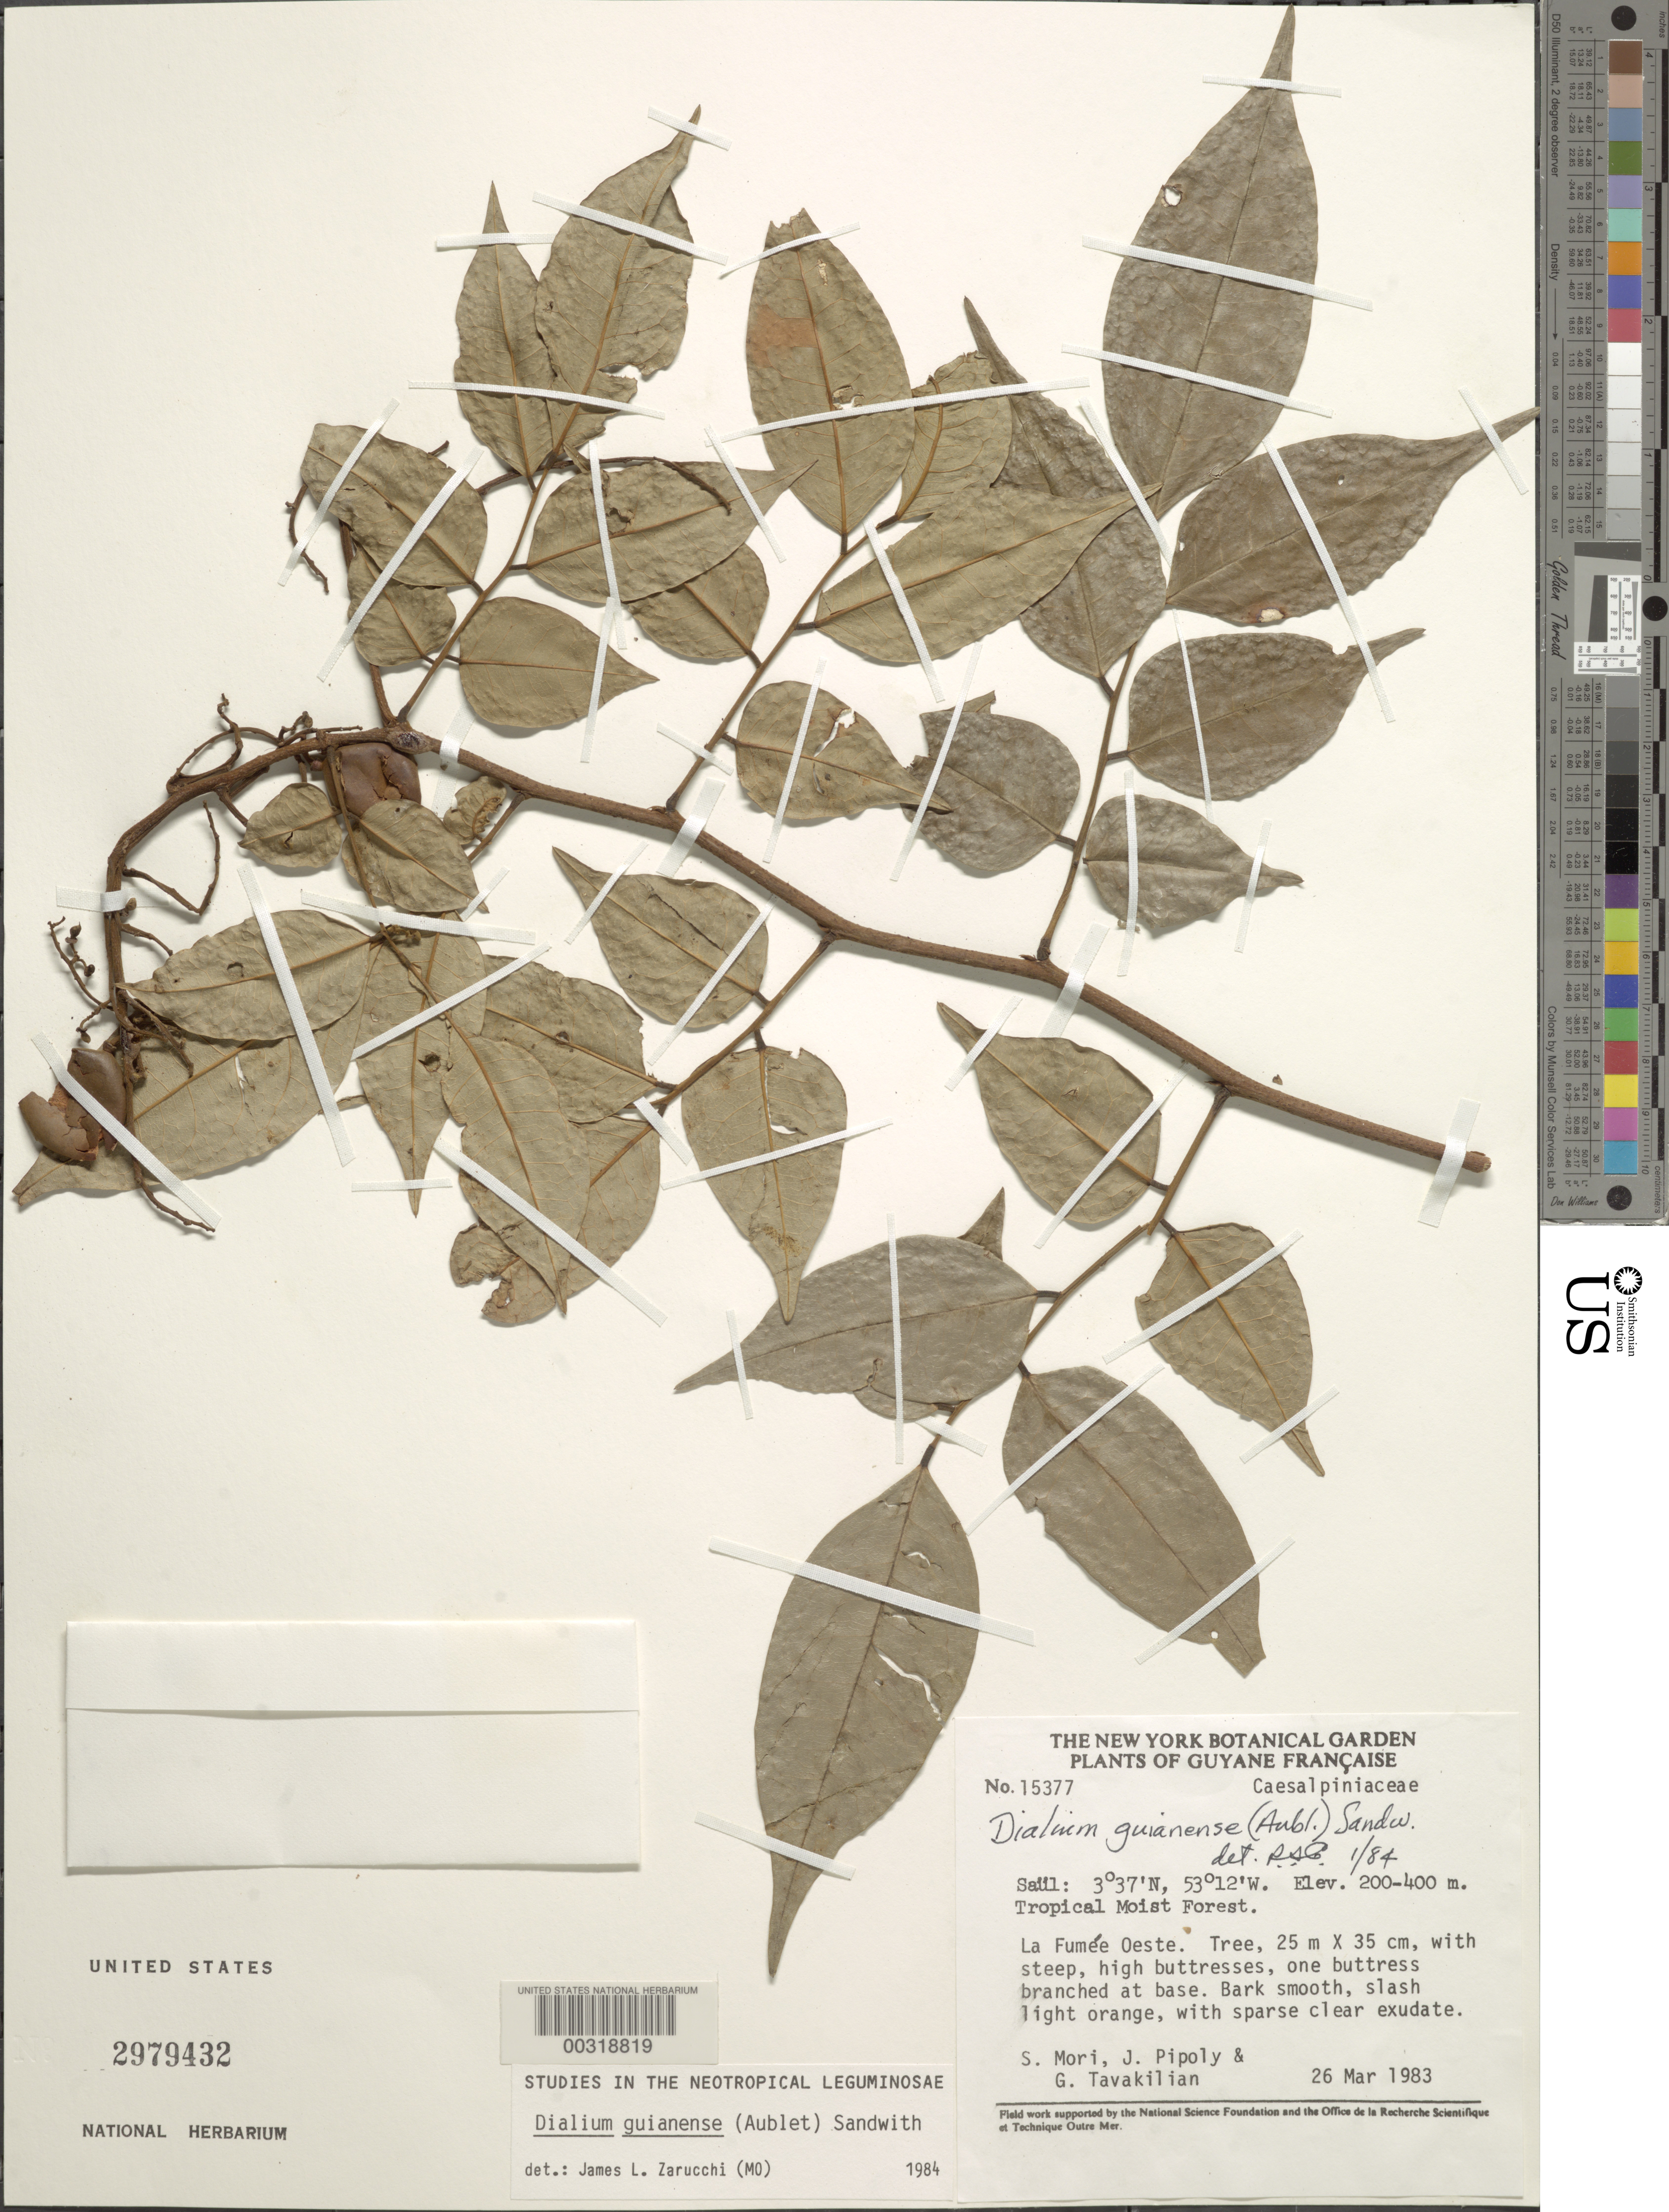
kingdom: Plantae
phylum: Tracheophyta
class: Magnoliopsida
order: Fabales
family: Fabaceae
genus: Dialium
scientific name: Dialium guianense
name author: (Aubl.) Sandwith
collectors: S. Mori, J. J. Pipoly & G. Tavakilian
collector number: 15377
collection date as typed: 26 Mar 1983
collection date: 1983-03-26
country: French Guiana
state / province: Saint-Laurent-du-Maroni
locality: Saul; la fumee oeste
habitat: Tropical moist forest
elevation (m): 200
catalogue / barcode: US 2979432